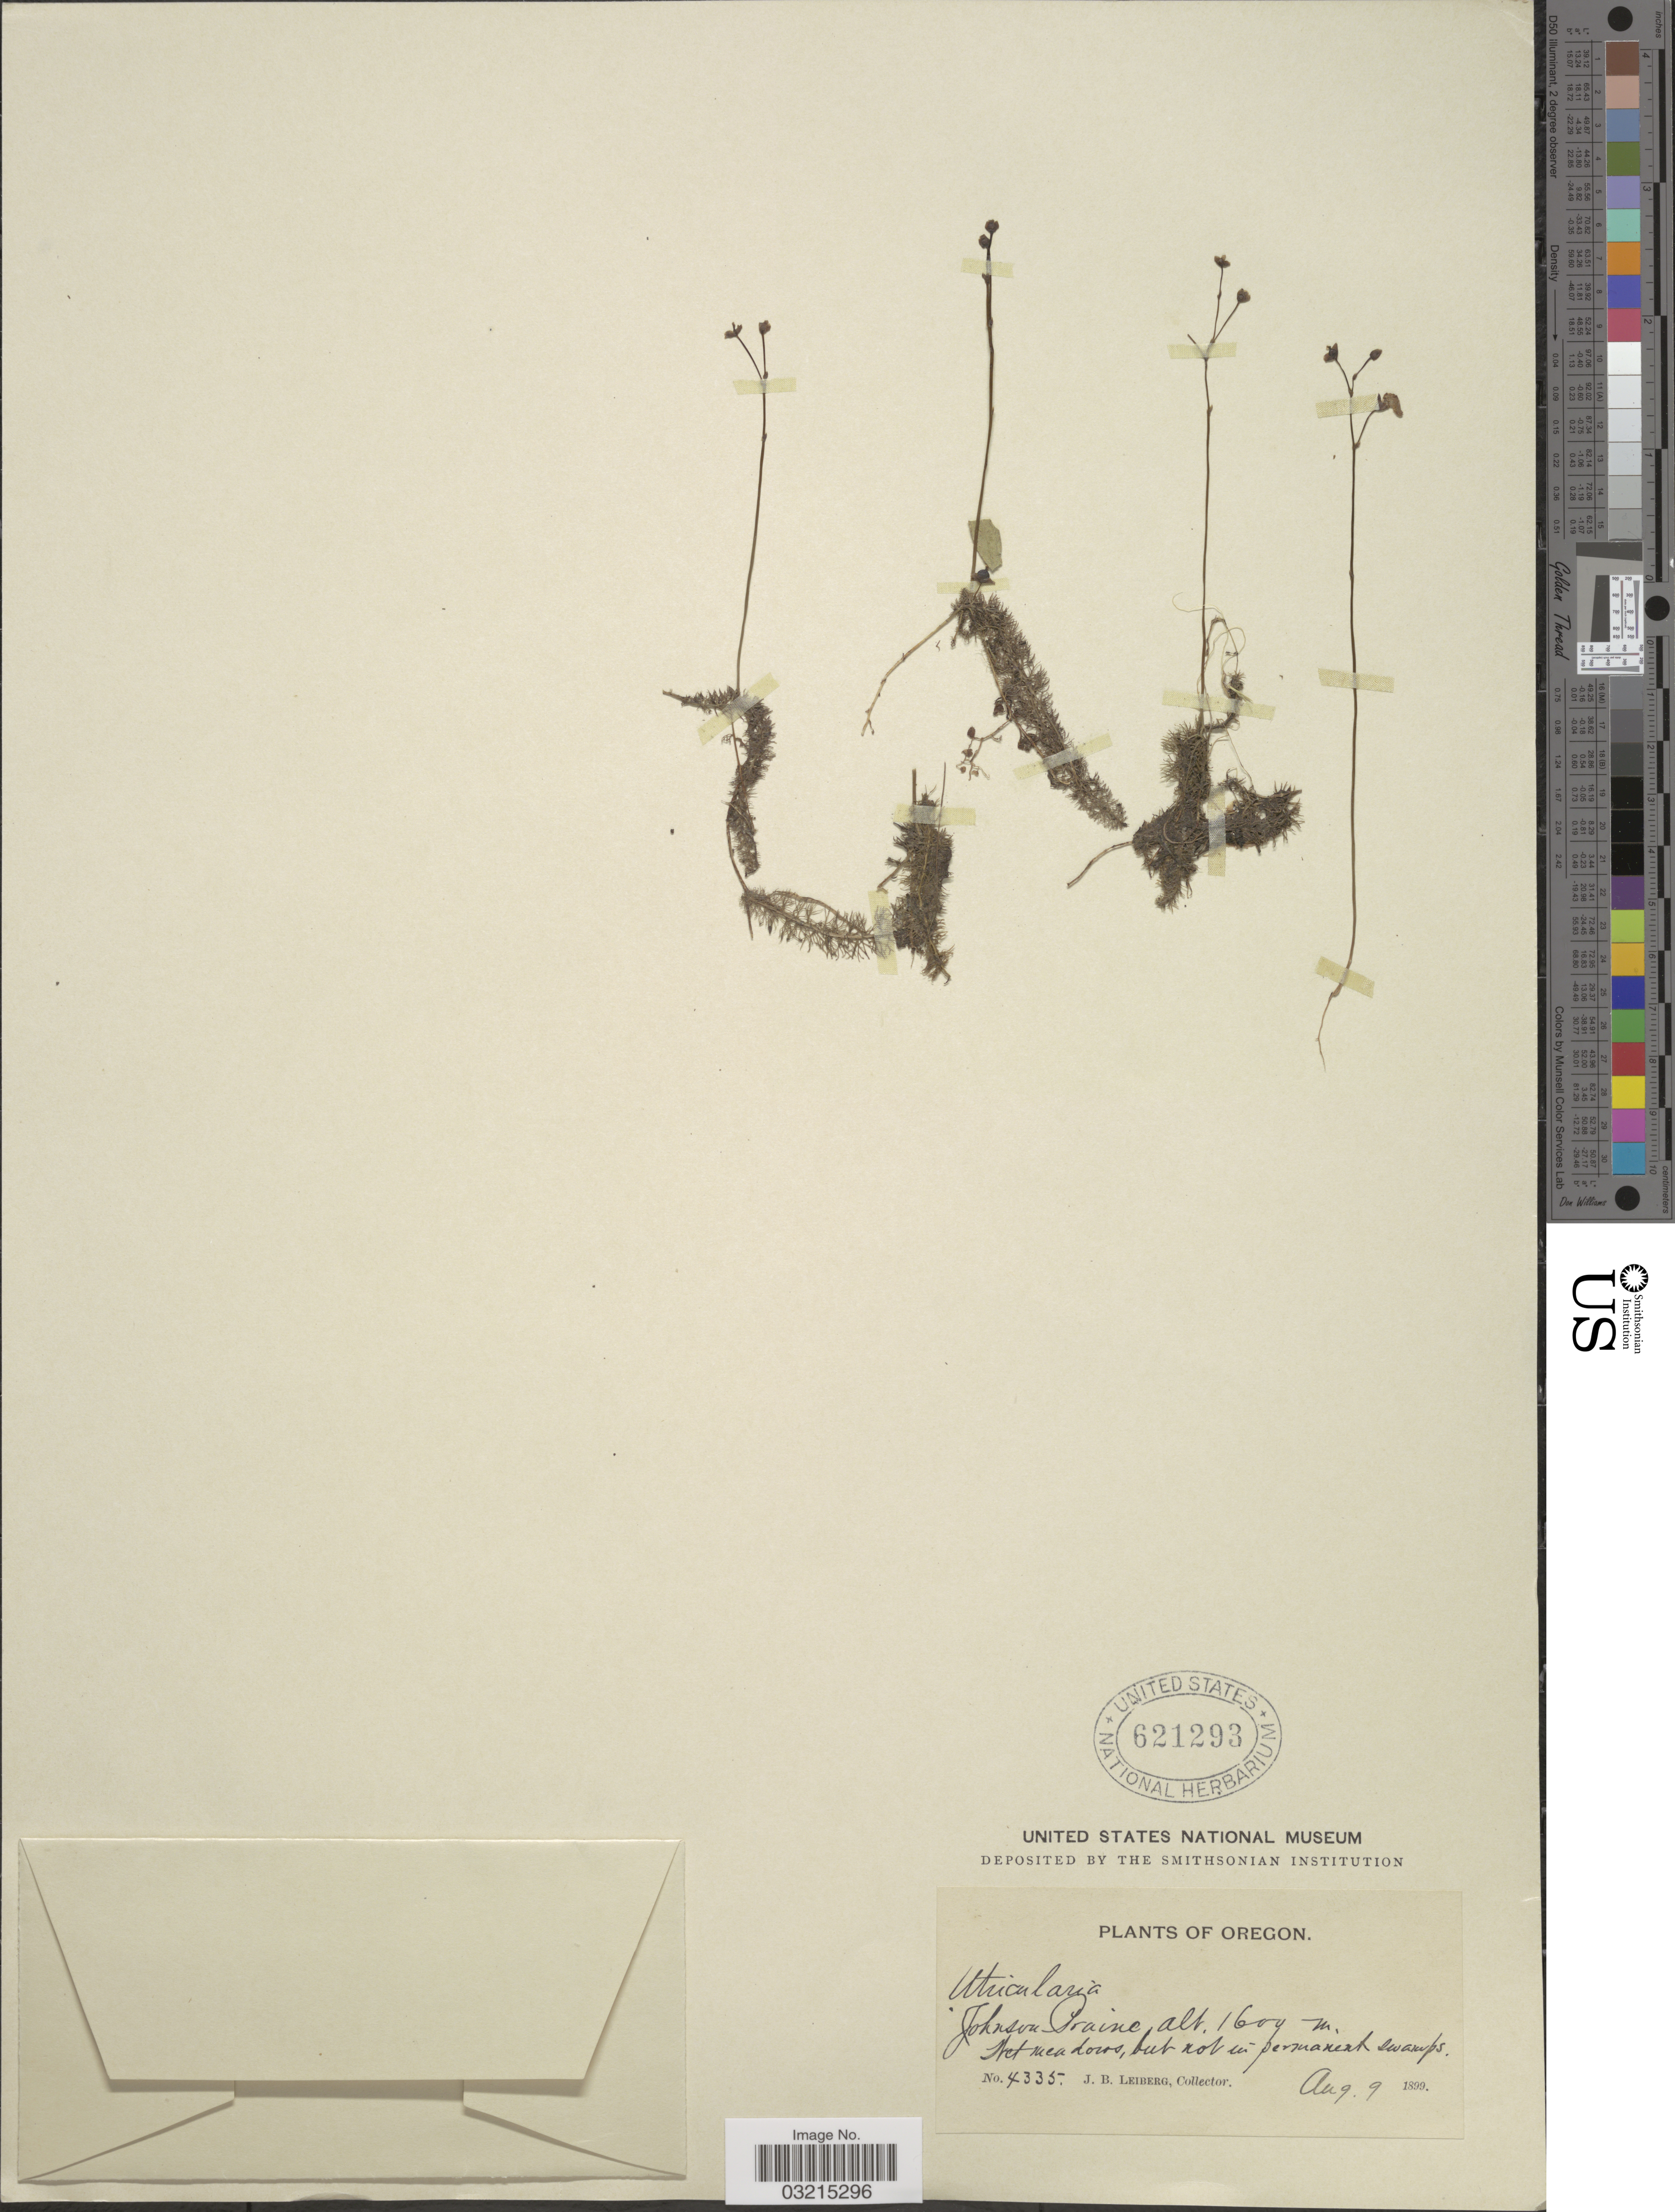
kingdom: Plantae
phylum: Tracheophyta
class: Magnoliopsida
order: Lamiales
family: Lentibulariaceae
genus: Utricularia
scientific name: Utricularia intermedia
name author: Hayne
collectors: J. B. Leiberg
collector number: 4335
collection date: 1899-08-09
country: United States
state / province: Oregon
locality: Johnson Prairie.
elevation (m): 1600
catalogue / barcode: US 621293